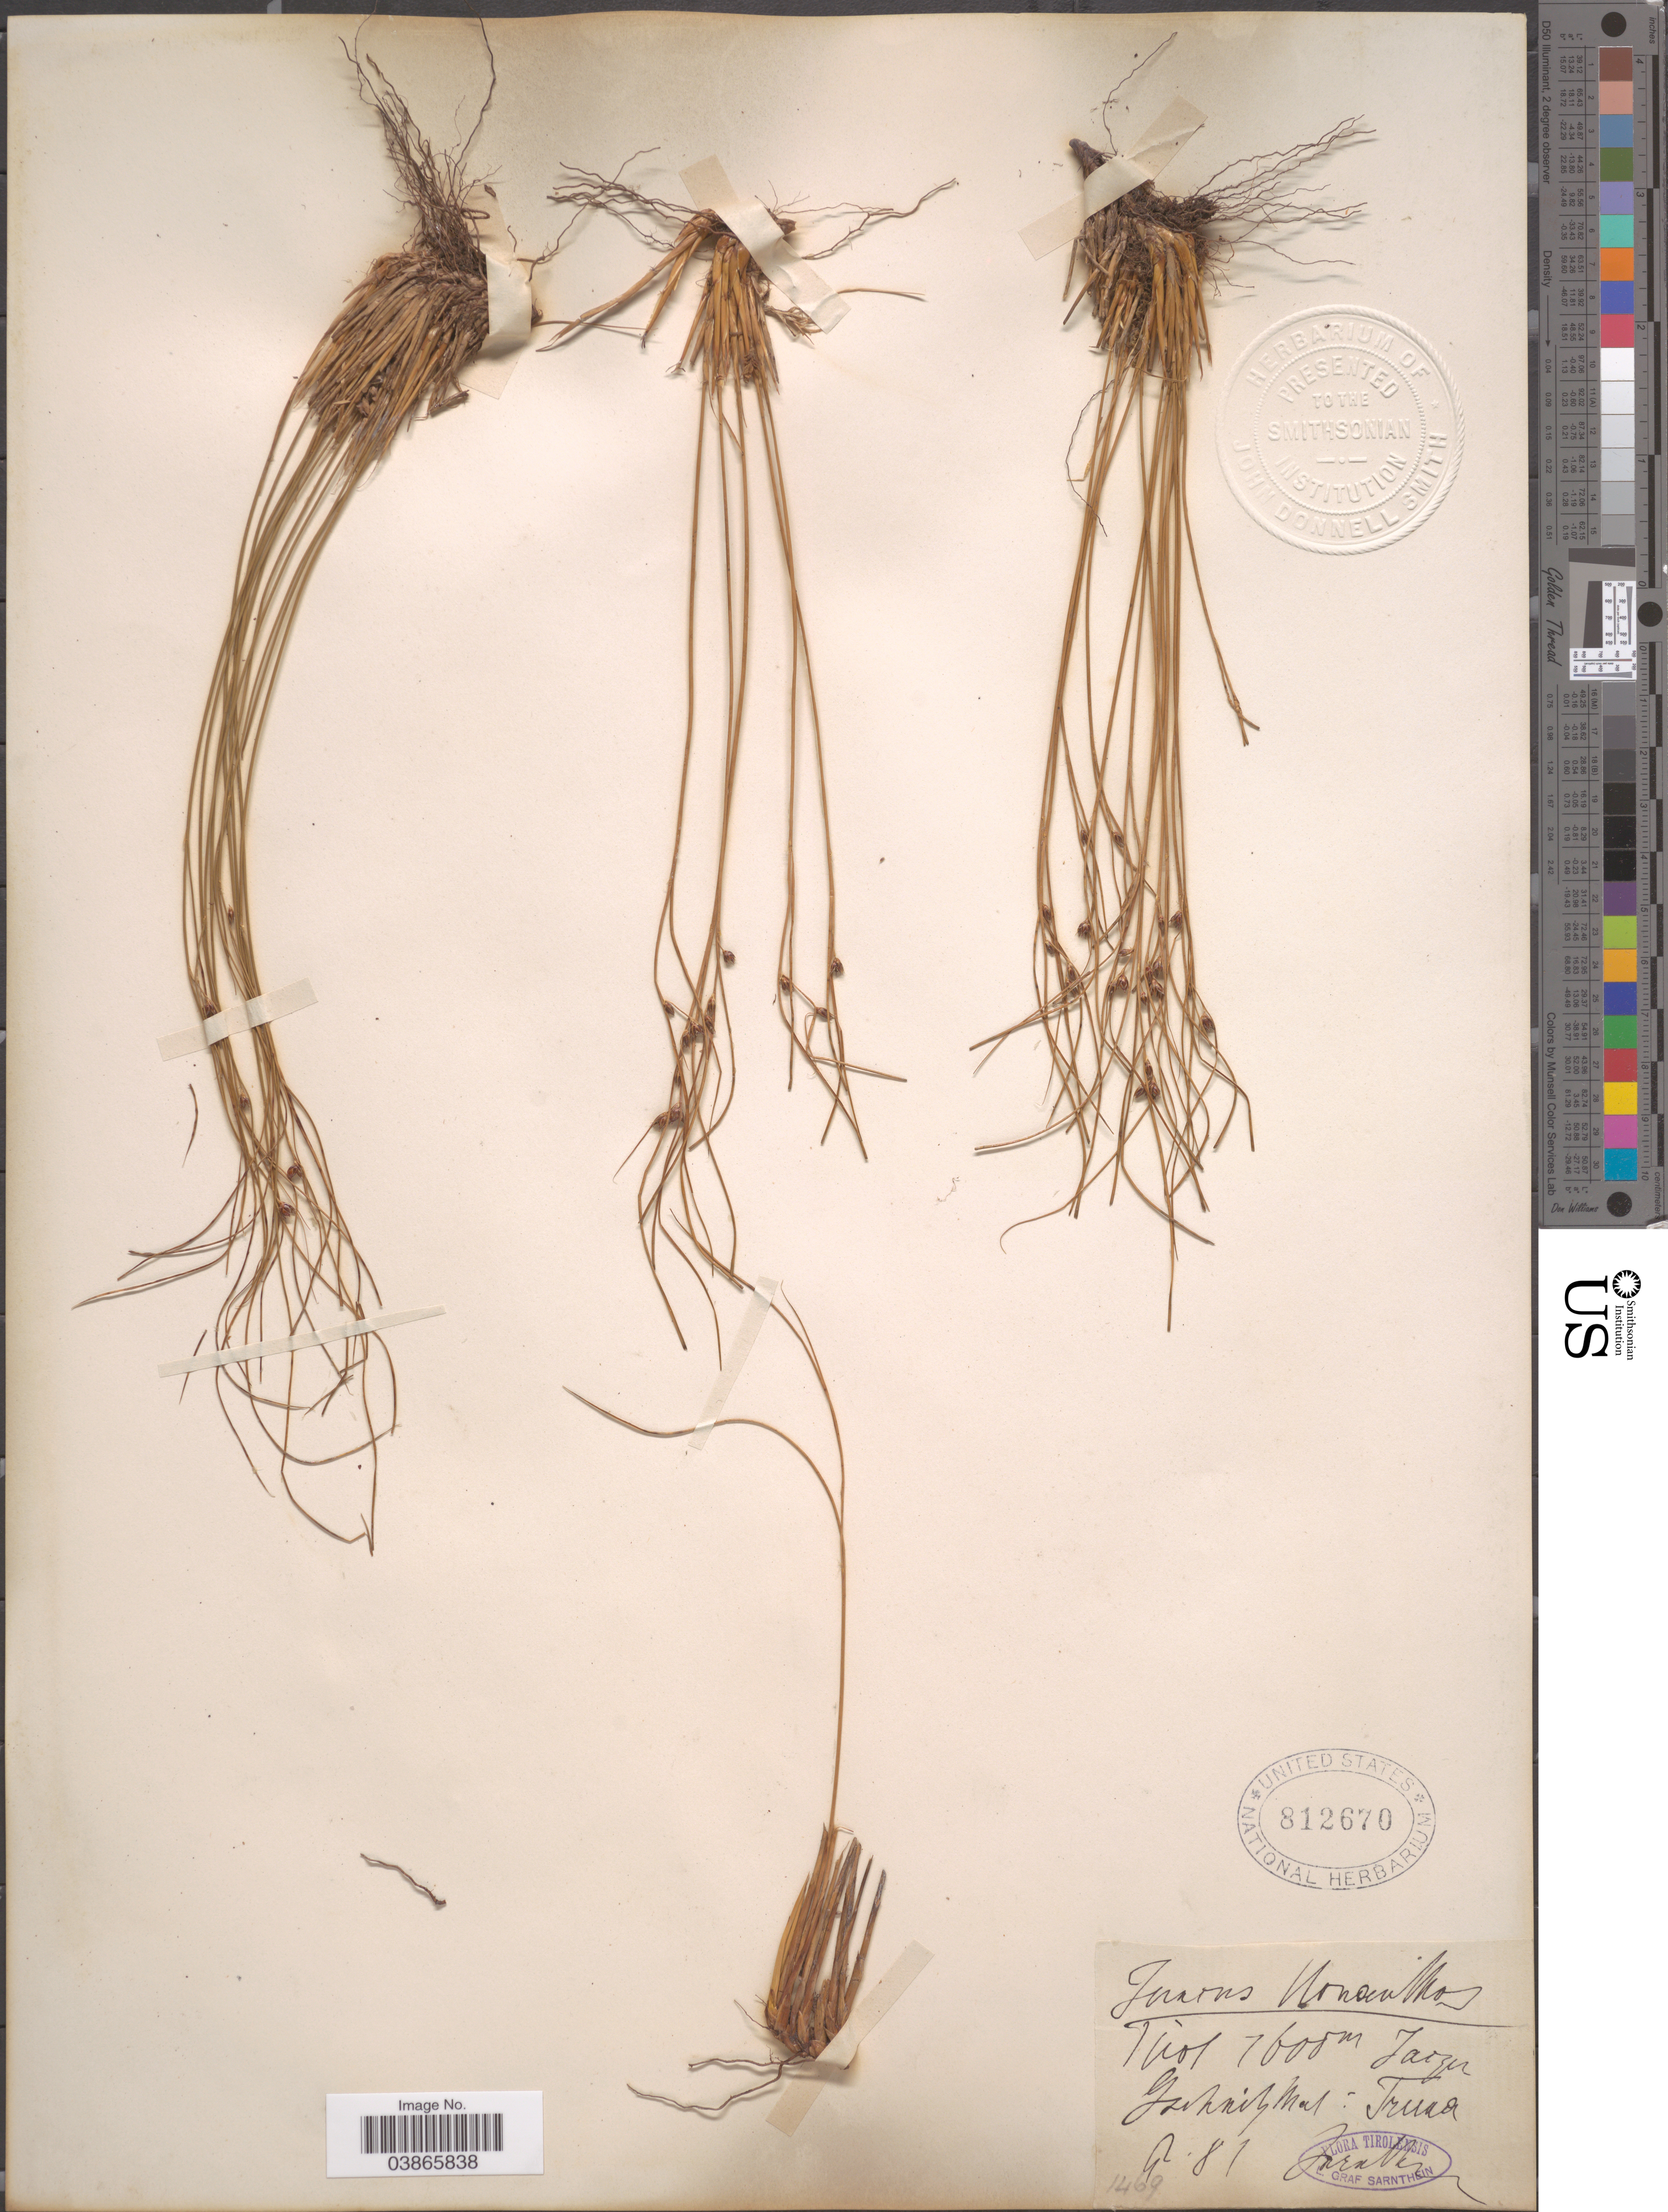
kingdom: Plantae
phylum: Tracheophyta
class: Liliopsida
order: Poales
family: Juncaceae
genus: Juncus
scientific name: Juncus sp.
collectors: L. Sarnthein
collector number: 1469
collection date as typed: Transcribed d/m/y: /9/81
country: Austria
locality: Tirol. Gschnitztal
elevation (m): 1600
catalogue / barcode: US 812670